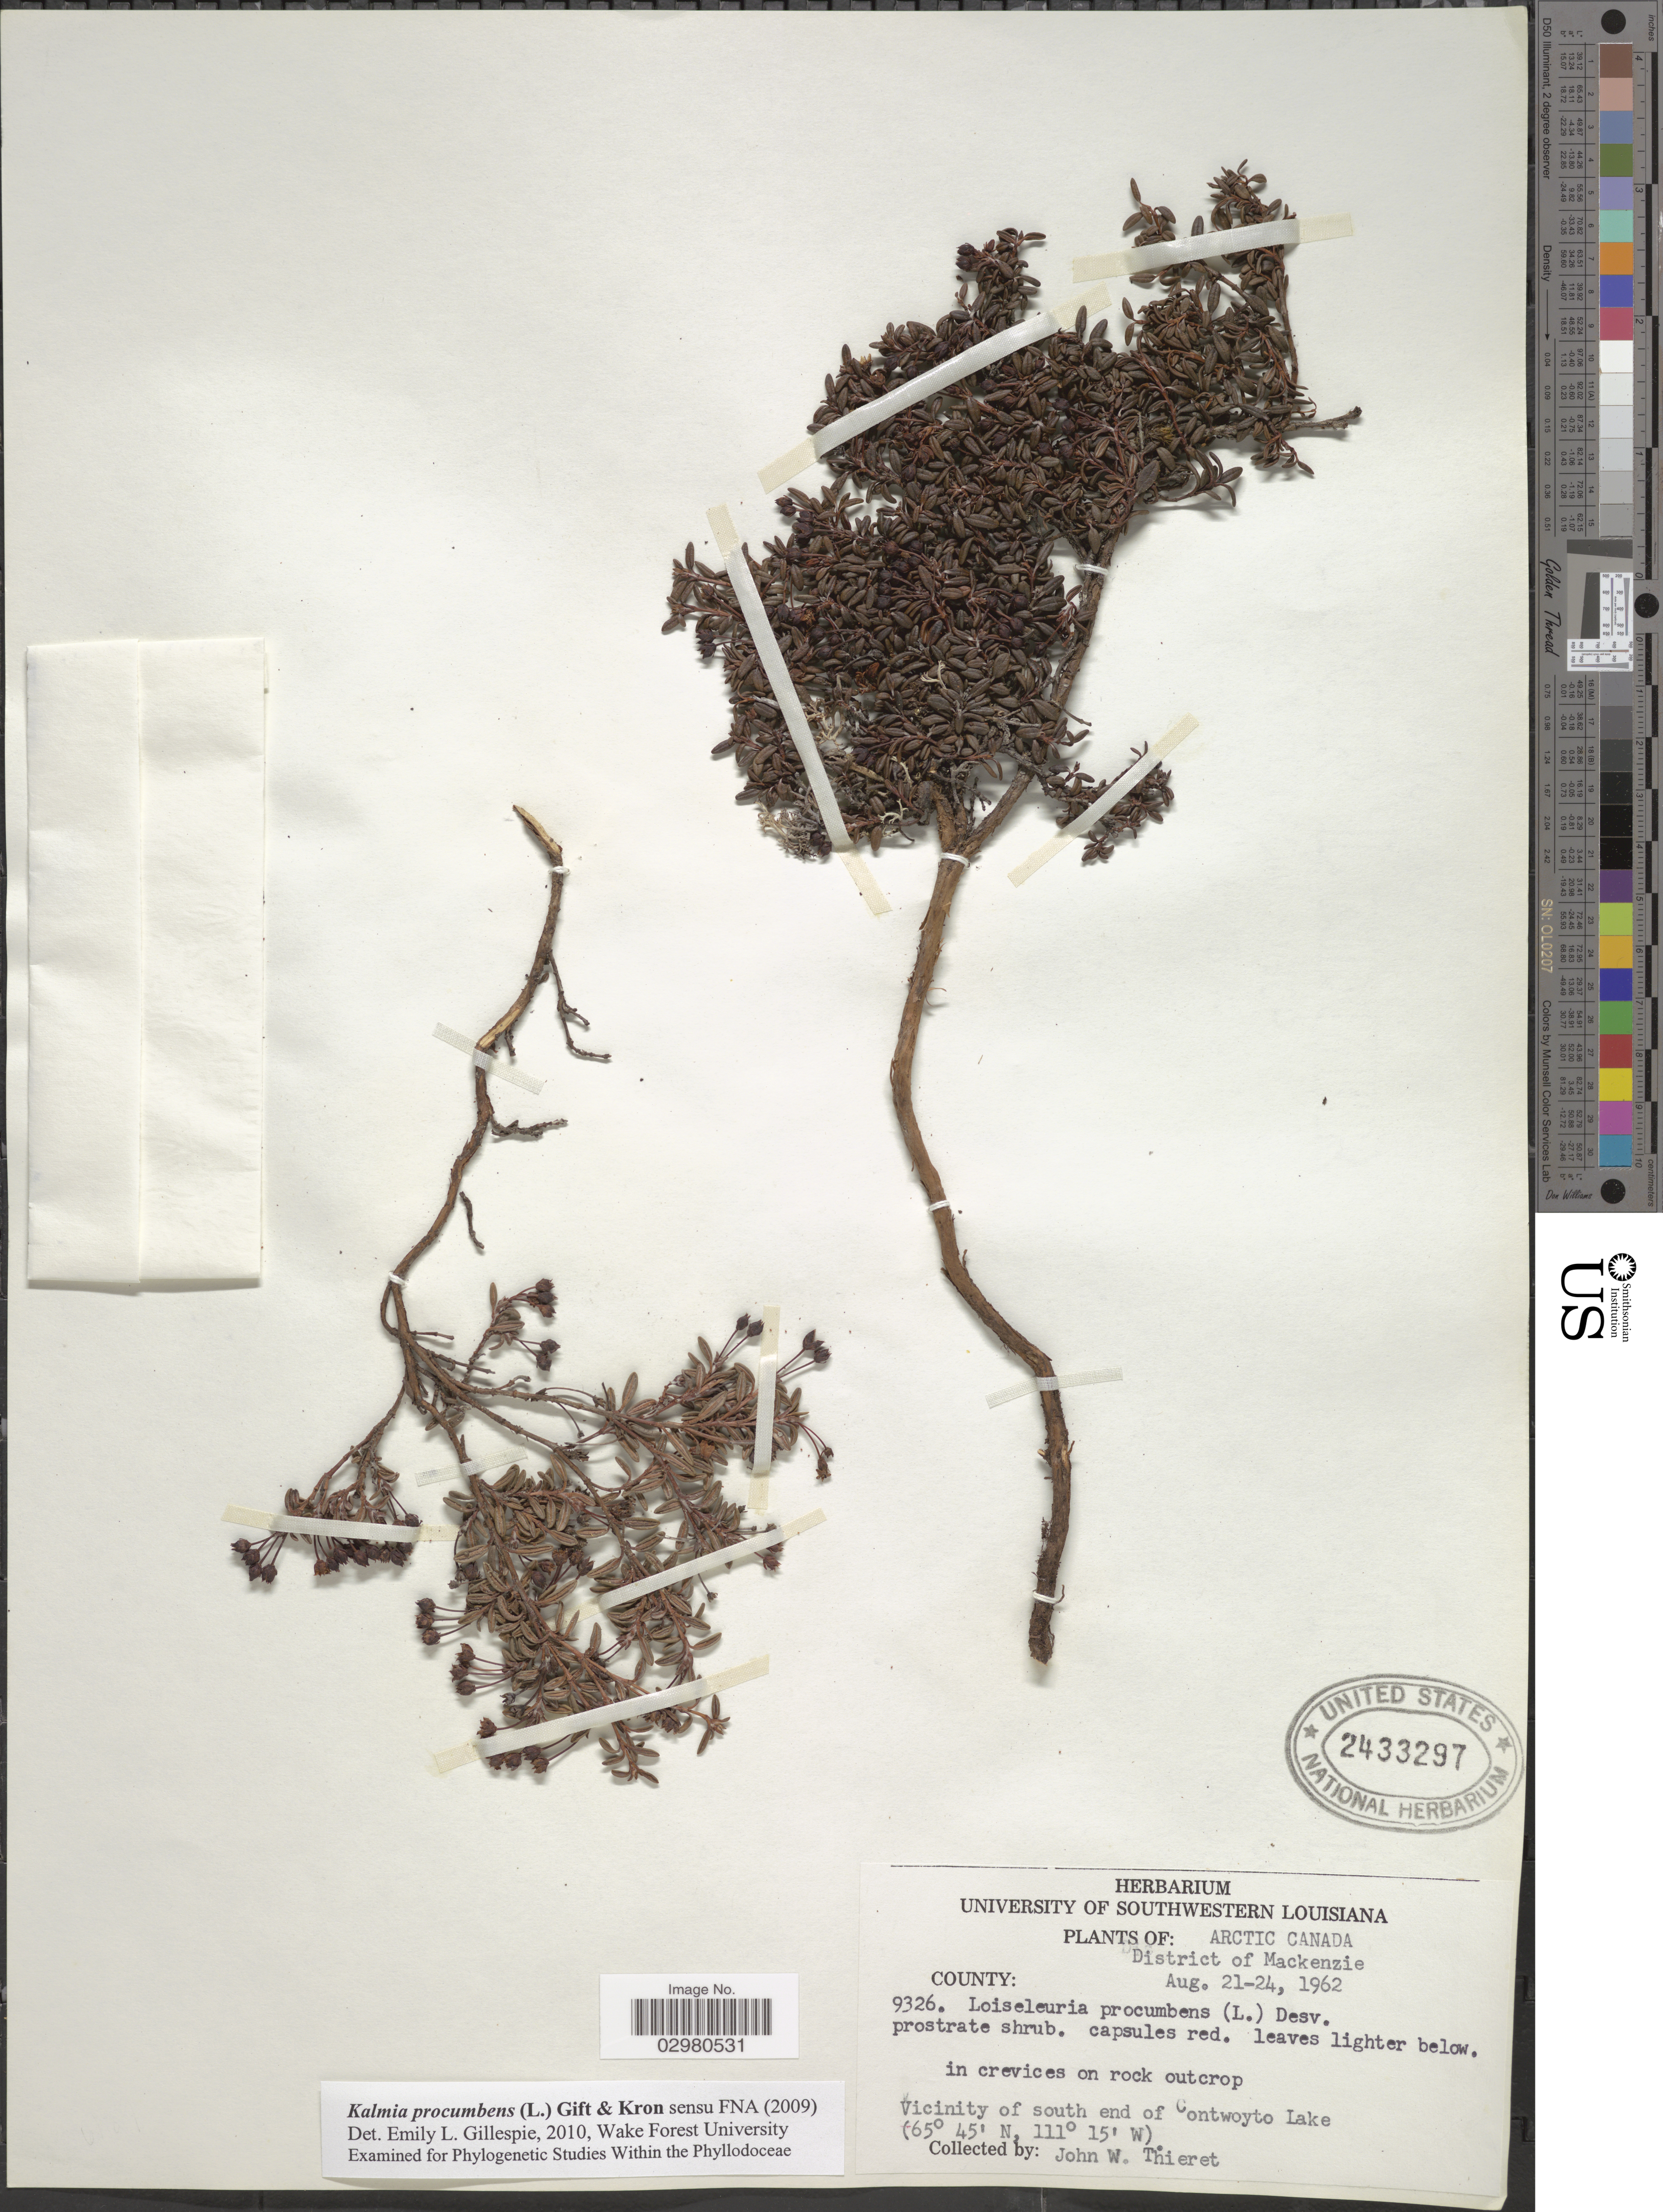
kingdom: Plantae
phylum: Tracheophyta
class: Magnoliopsida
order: Ericales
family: Ericaceae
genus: Loiseleuria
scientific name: Loiseleuria procumbens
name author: (L.) Desv.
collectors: J. W. Thieret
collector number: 9326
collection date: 1962-08-21/1962-08-24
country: Canada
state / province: Nunavut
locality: Arctic Canada. District of Mackenzie. Vicinity of south end of Contwoyto Lake.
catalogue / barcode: US 2433297